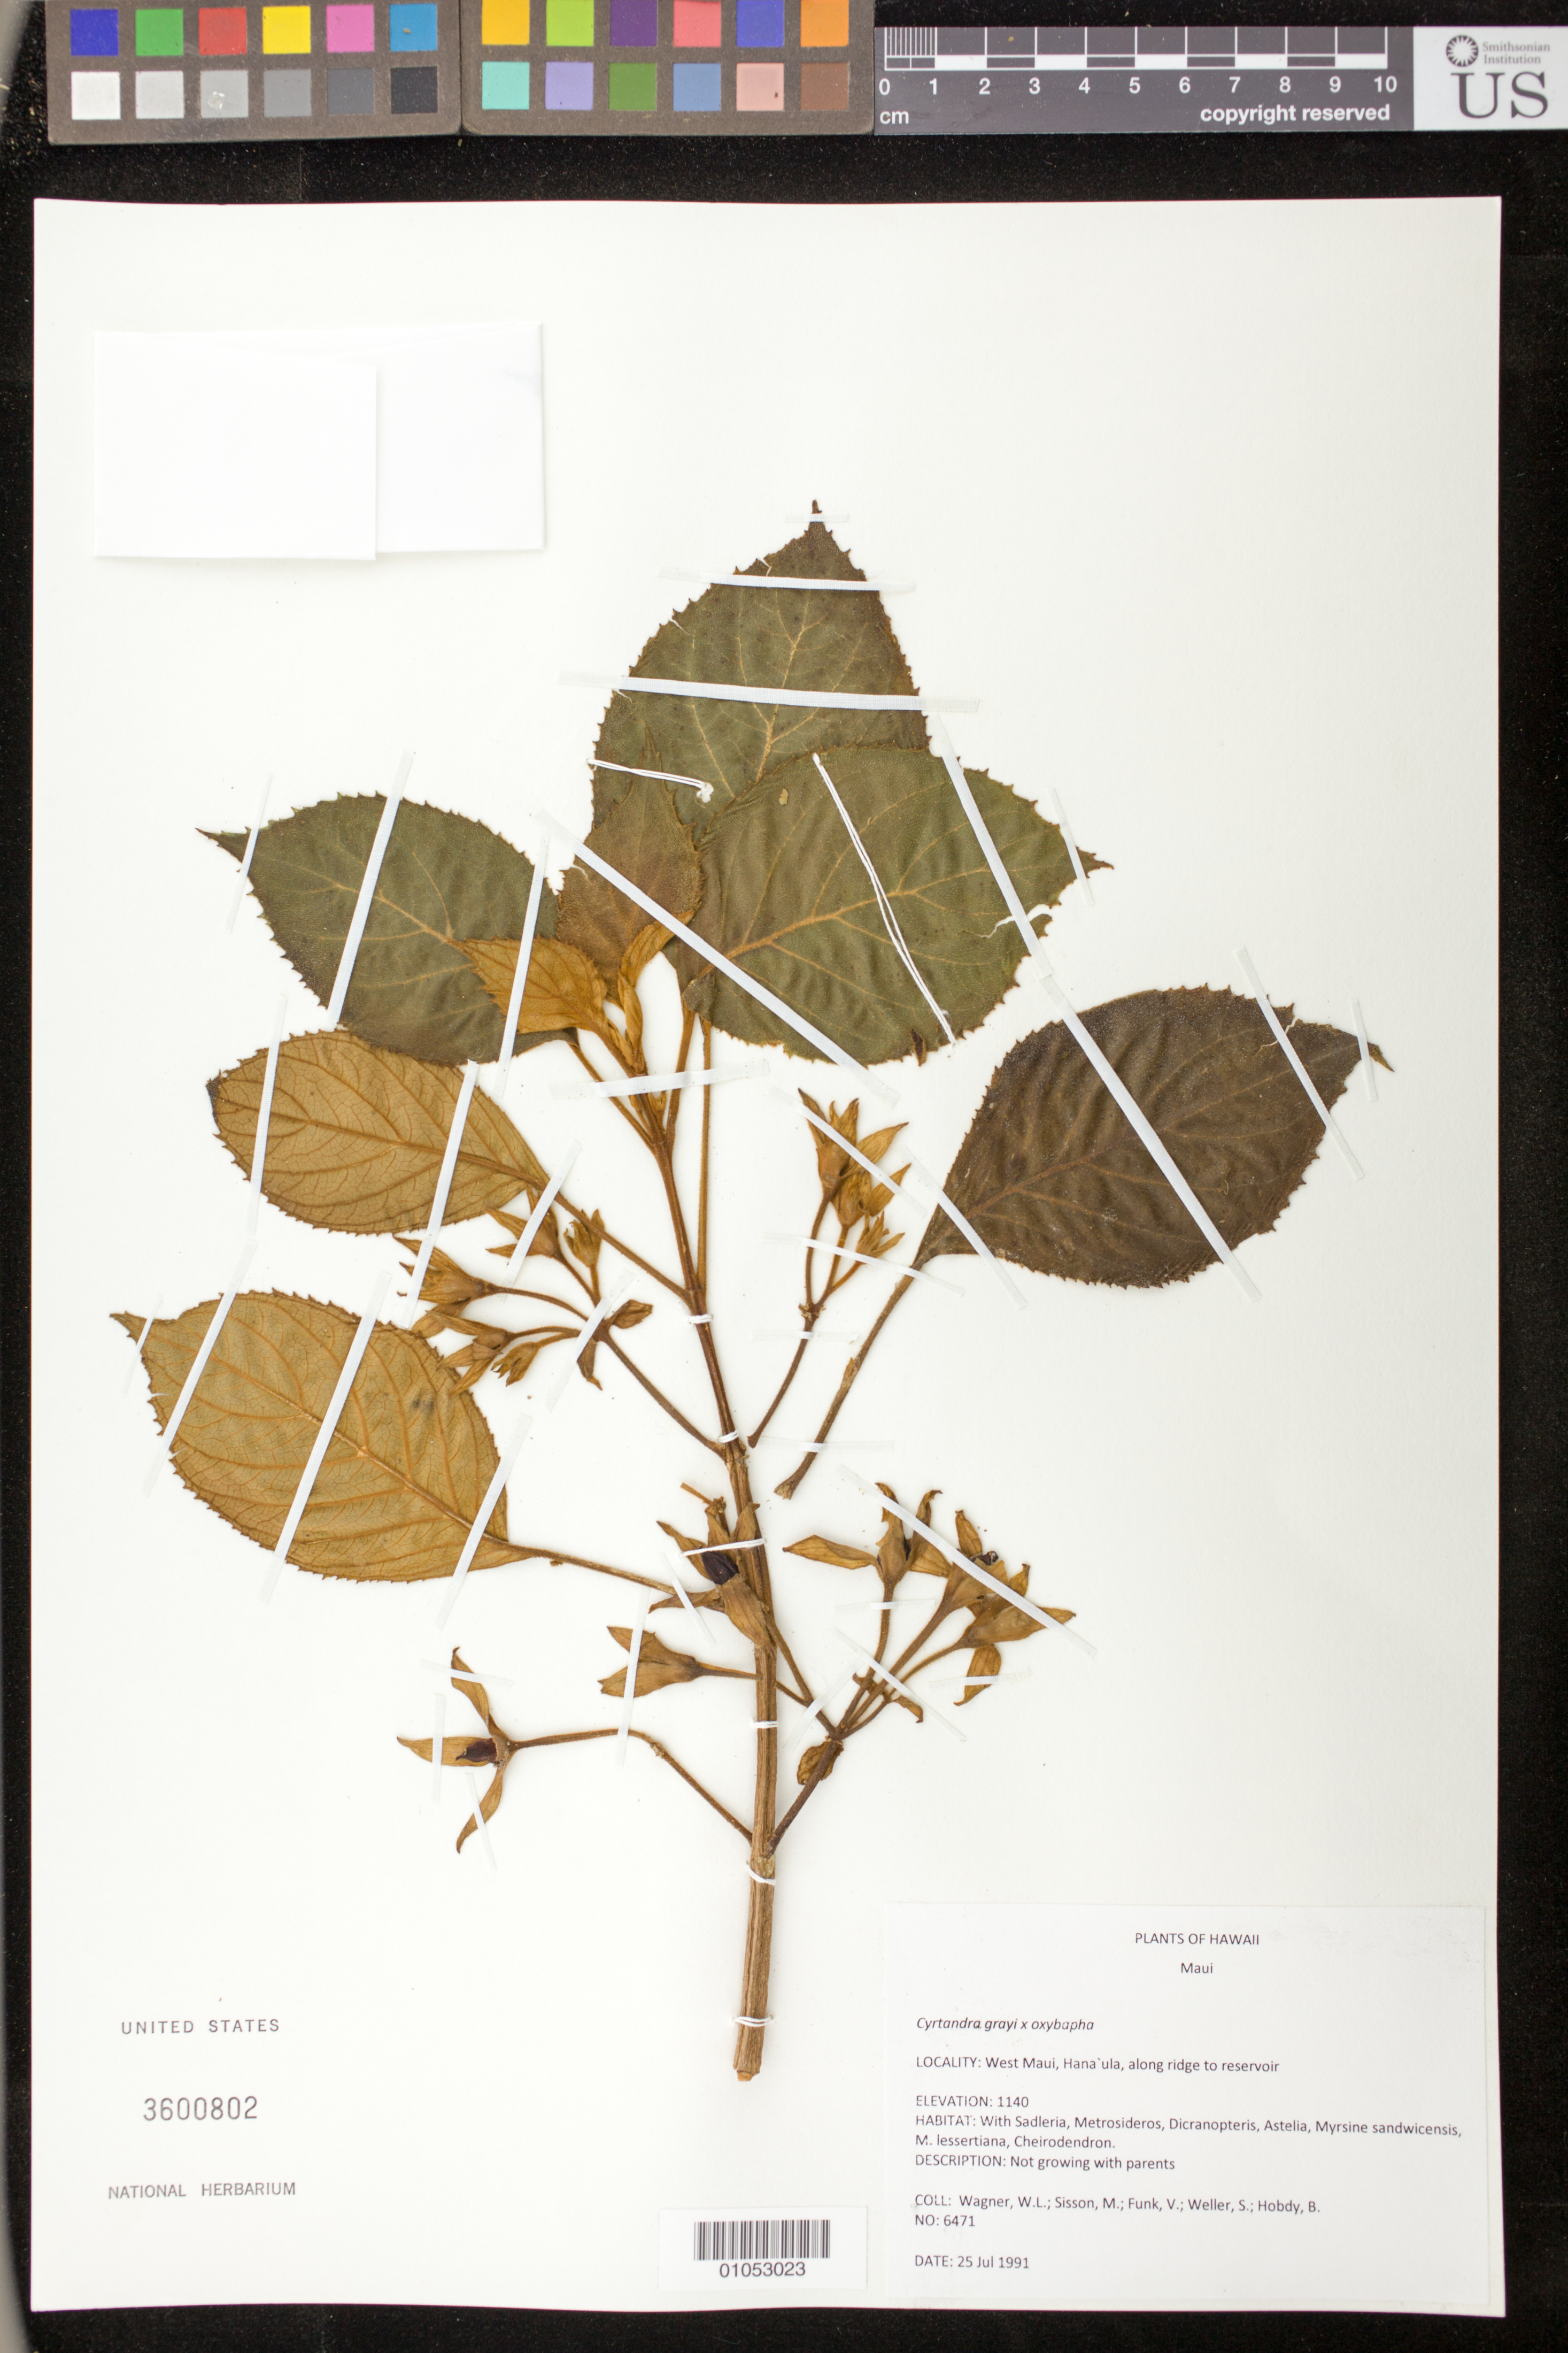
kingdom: Plantae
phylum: Tracheophyta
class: Magnoliopsida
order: Lamiales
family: Gesneriaceae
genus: Cyrtandra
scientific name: Cyrtandra grayi x C. oxybapha W.L. Wagner & D.R. Herbst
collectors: W. L. Wagner, M. Sisson, V. Funk, S. G. Weller & B. Hobdy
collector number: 6471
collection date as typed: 25 Jul 1991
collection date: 1991-07-25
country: United States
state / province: Hawaii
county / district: Maui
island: Maui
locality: West Maui, Hanaula, along ridge to reservoir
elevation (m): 1140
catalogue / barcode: US 3600802